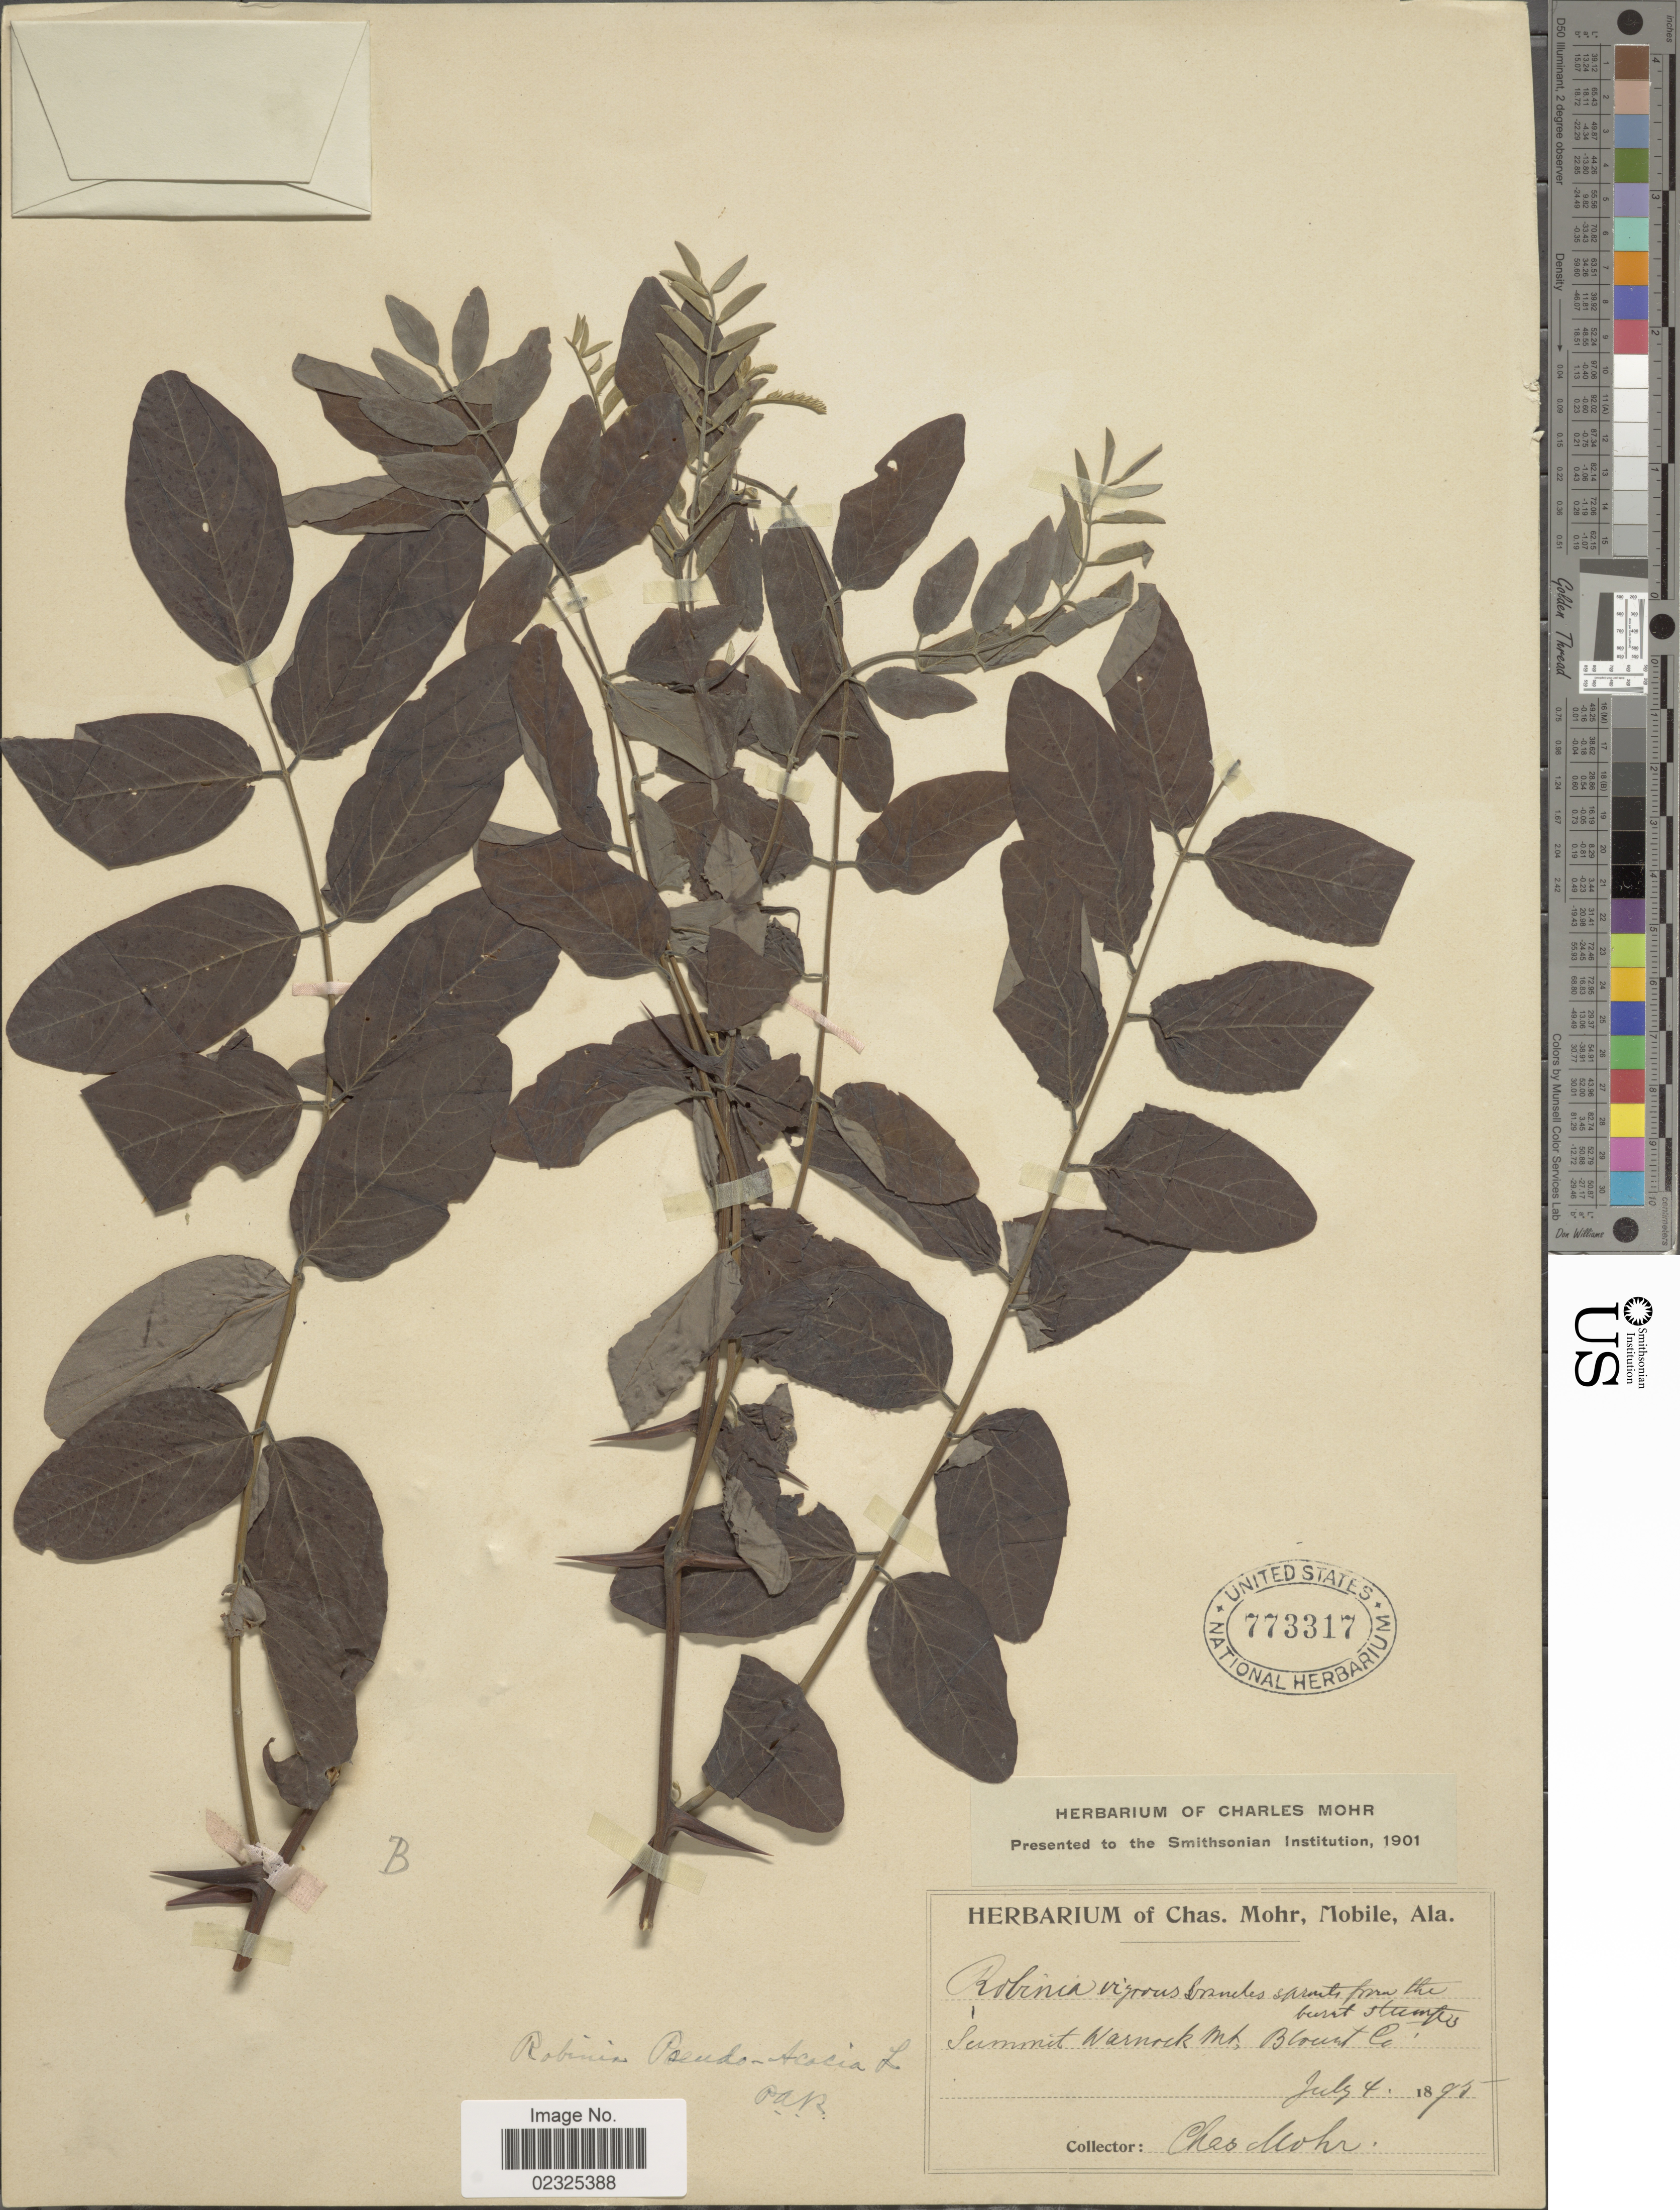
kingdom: Plantae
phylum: Tracheophyta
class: Magnoliopsida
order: Fabales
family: Fabaceae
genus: Robinia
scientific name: Robinia pseudoacacia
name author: L.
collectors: Mohr, C. T. (herbarium)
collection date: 1895-07-04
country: United States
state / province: Alabama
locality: Summit Warnock Mt., Blount Co.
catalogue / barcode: US 773317